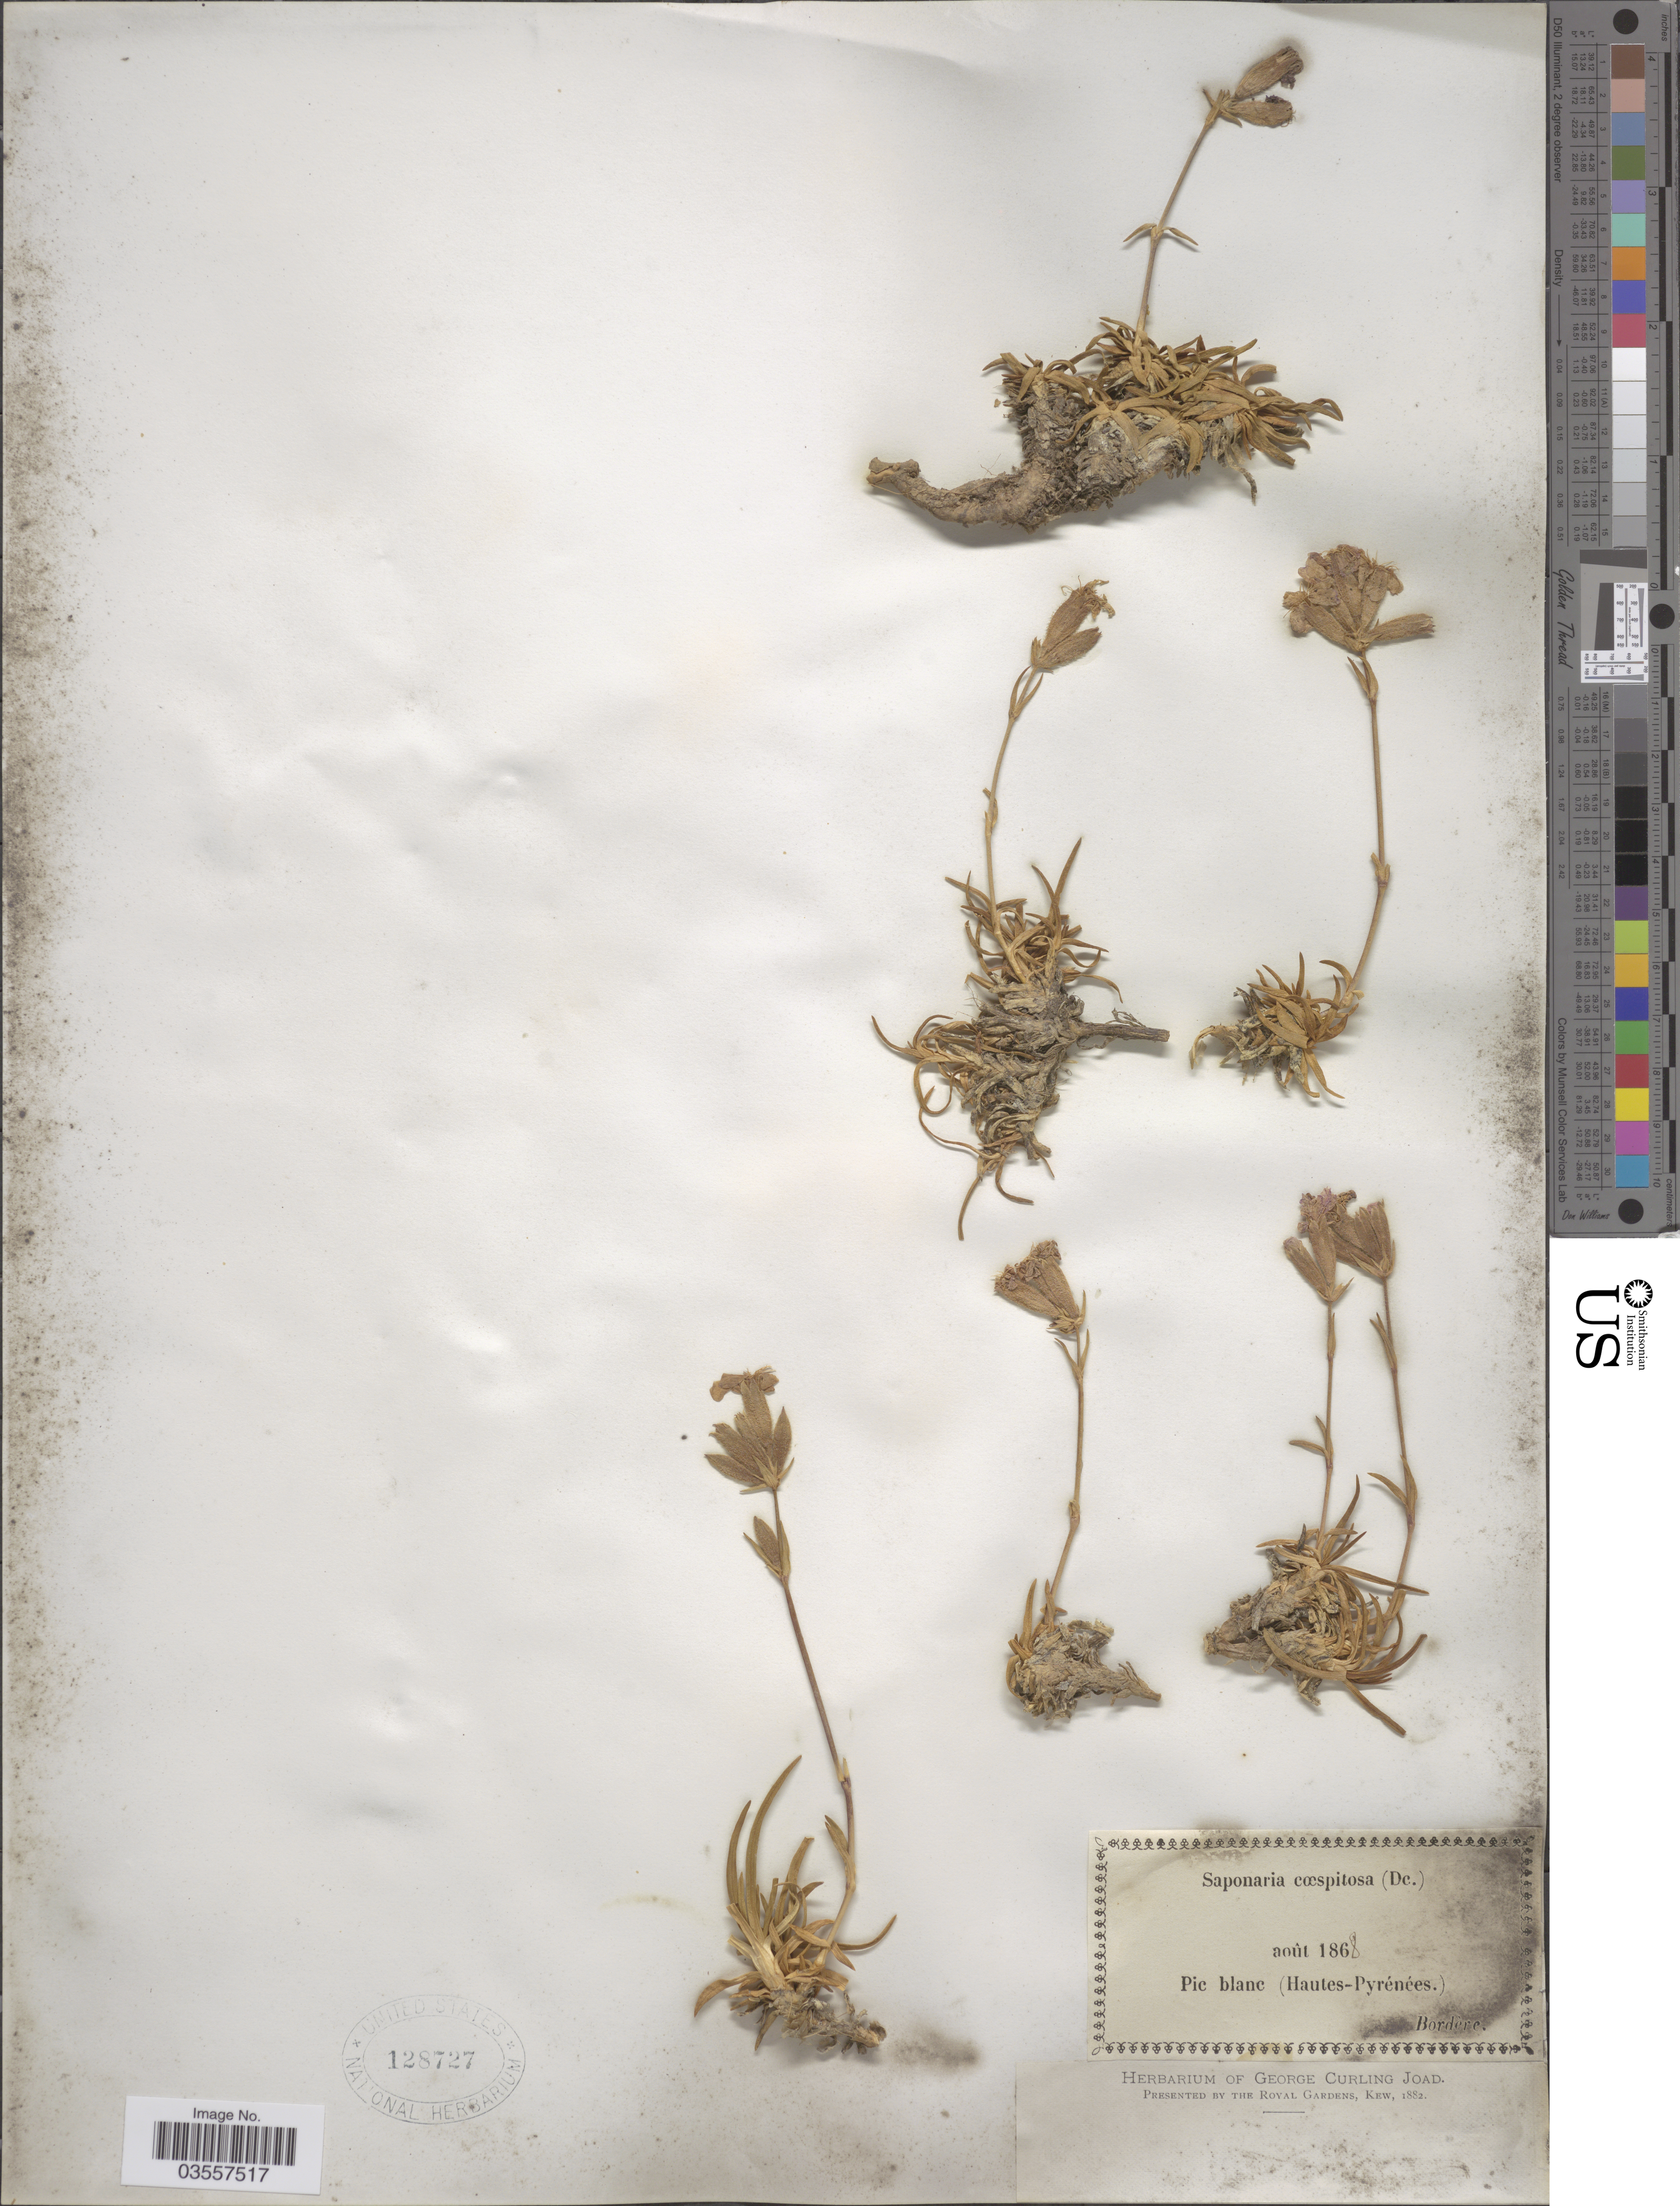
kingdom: Plantae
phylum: Tracheophyta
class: Magnoliopsida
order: Caryophyllales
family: Caryophyllaceae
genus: Saponaria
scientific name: Saponaria caespitosa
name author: DC.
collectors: -. Bordere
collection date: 1868-08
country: France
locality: Pic blanc (Hautes-Pyrenees.).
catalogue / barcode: US 128727